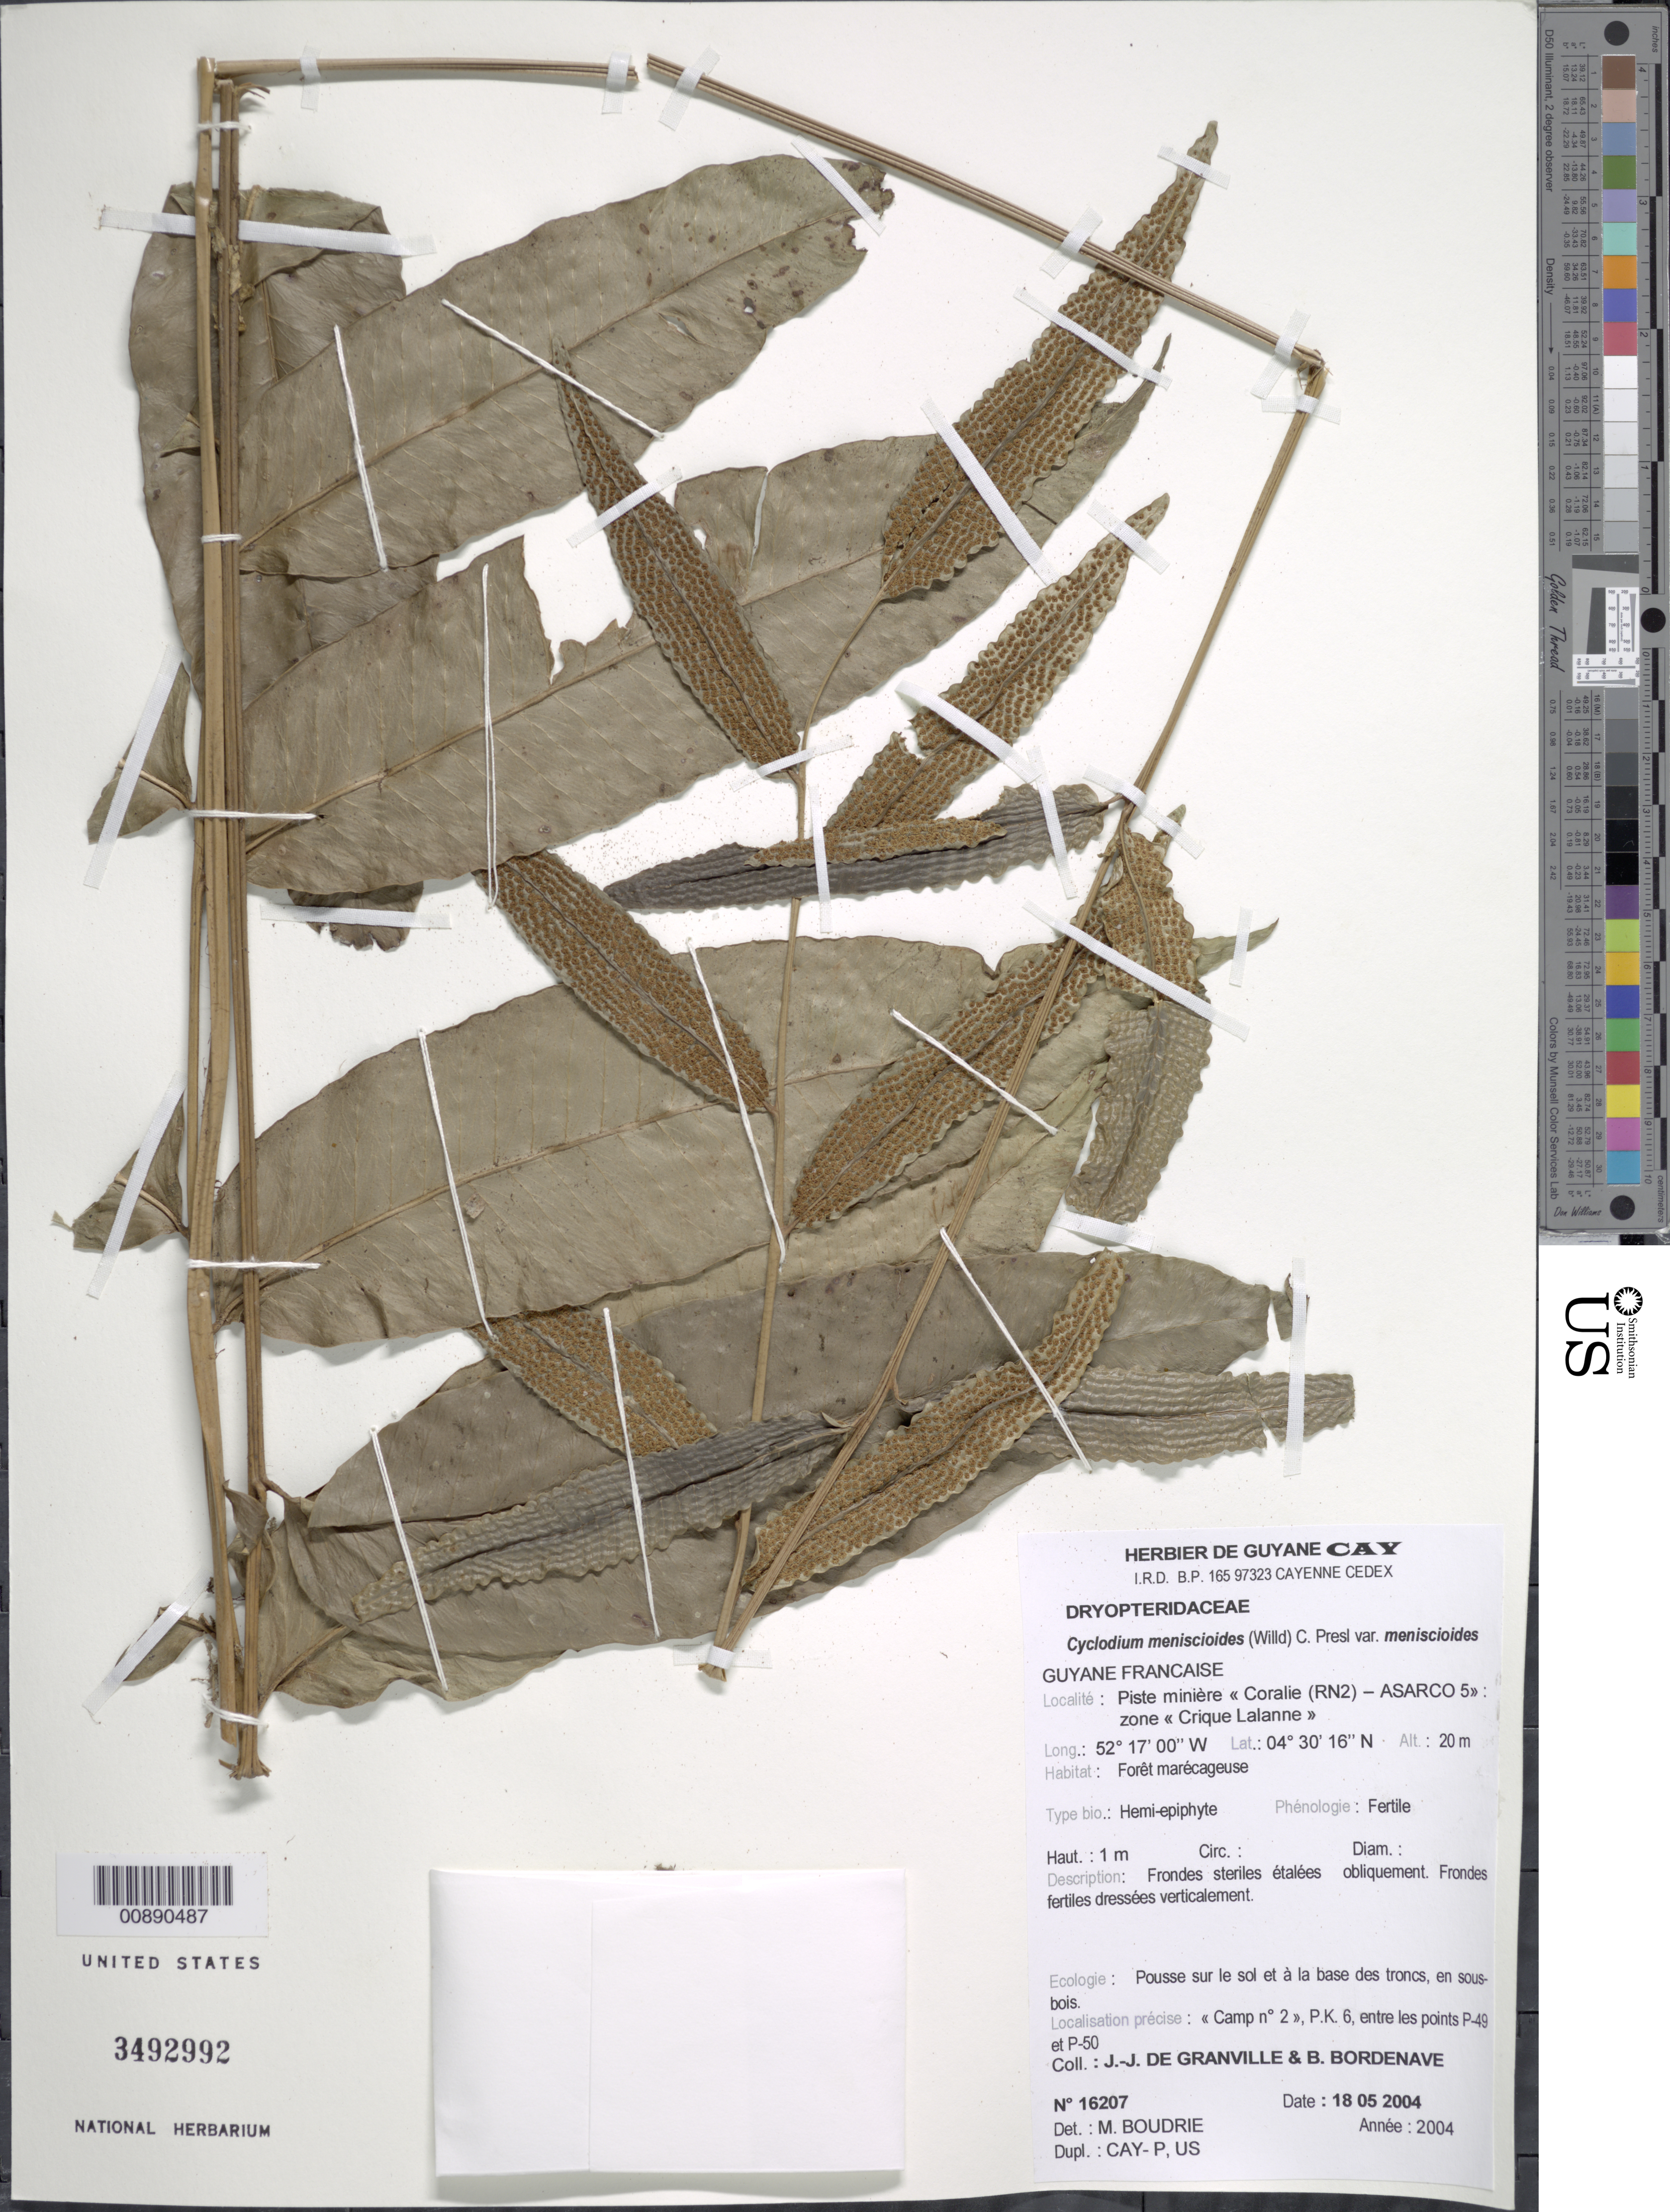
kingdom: Plantae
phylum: Tracheophyta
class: Polypodiopsida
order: Polypodiales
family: Dryopteridaceae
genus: Cyclodium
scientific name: Cyclodium meniscioides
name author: (Willd.) C. Presl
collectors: J.-J. de Granville & B. Bordenave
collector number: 16207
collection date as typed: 18-May-04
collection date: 2004-05-18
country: French Guiana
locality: Coralie (RN2)-ASARCO 5, zone Crique Lalane; camp no. 2, PK 6, entre P-49 et P-50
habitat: Forêts marécageuse, pousse sur le sol et à la base des troncs, en sous bois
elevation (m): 20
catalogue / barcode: US 3492992